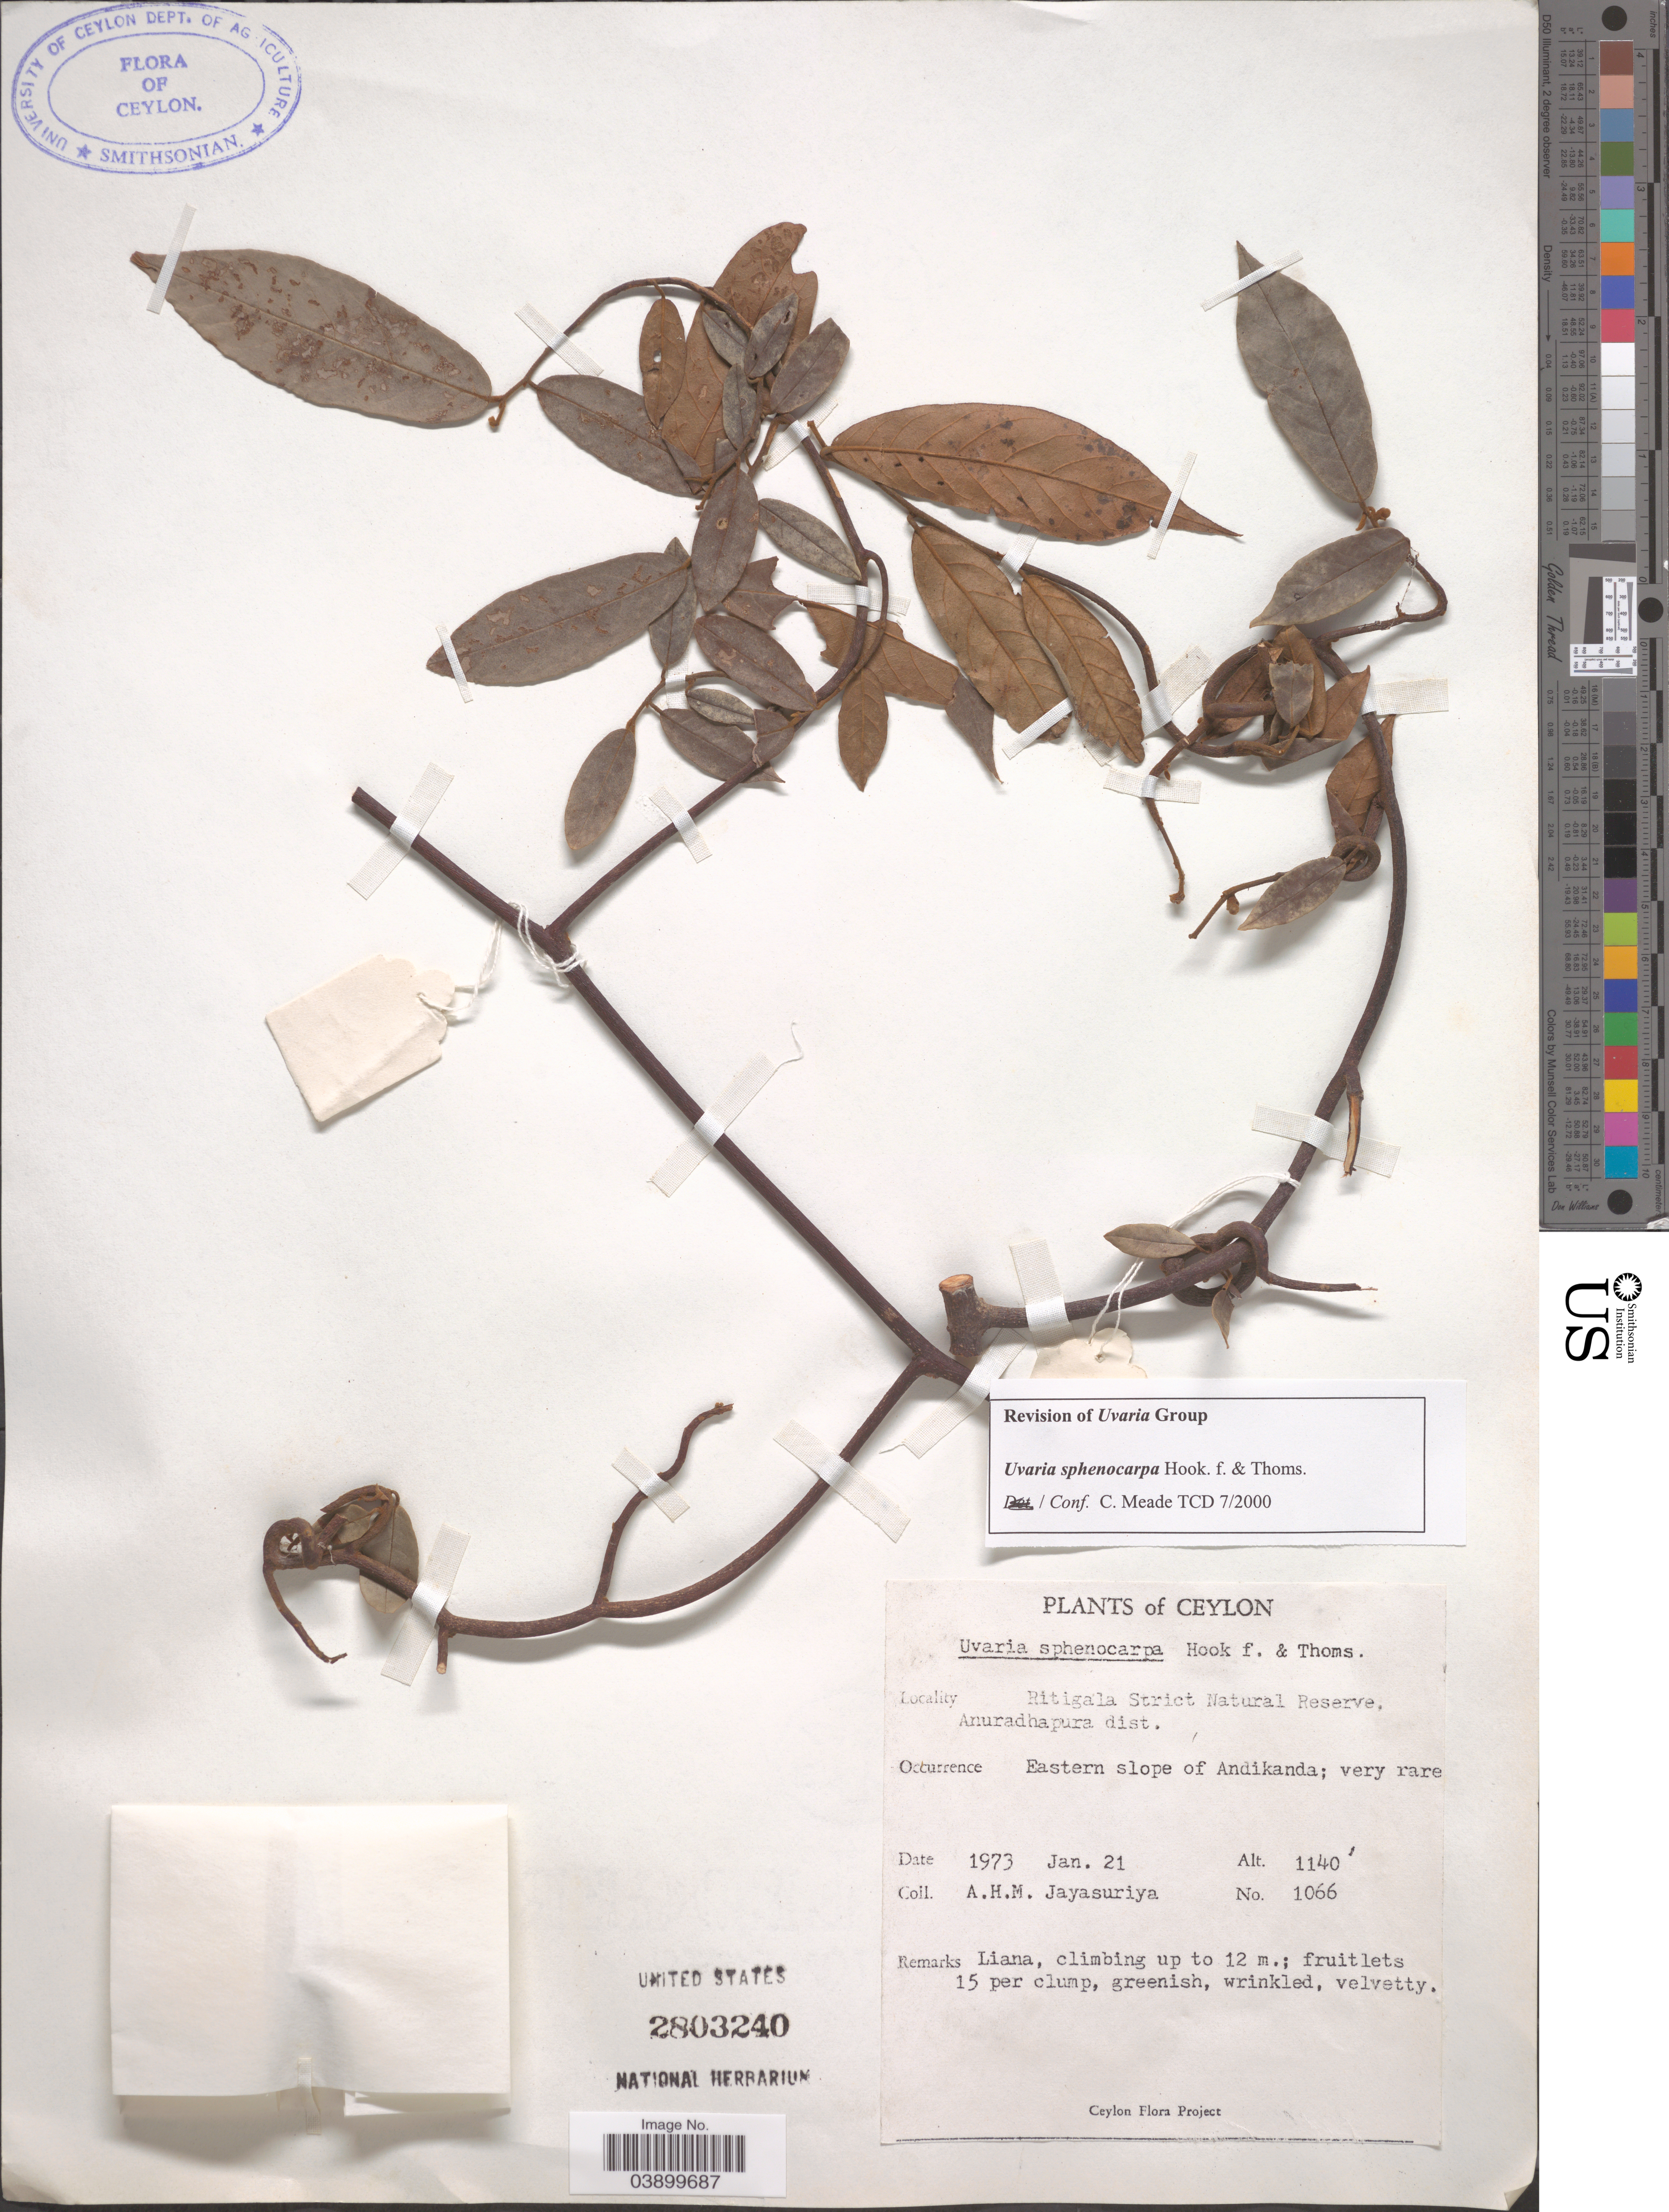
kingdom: Plantae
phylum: Tracheophyta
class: Magnoliopsida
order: Magnoliales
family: Annonaceae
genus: Uvaria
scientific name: Uvaria sphenocarpa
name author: Hook. & Thomson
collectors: A. H. Jayasuriya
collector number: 1066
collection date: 1973-01-21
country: Sri Lanka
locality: Ceylon. Ritigala Strict Natural Reserve, Anuradhapura dist. Eastern slope of Andikanda.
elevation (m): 347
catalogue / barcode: US 2803240